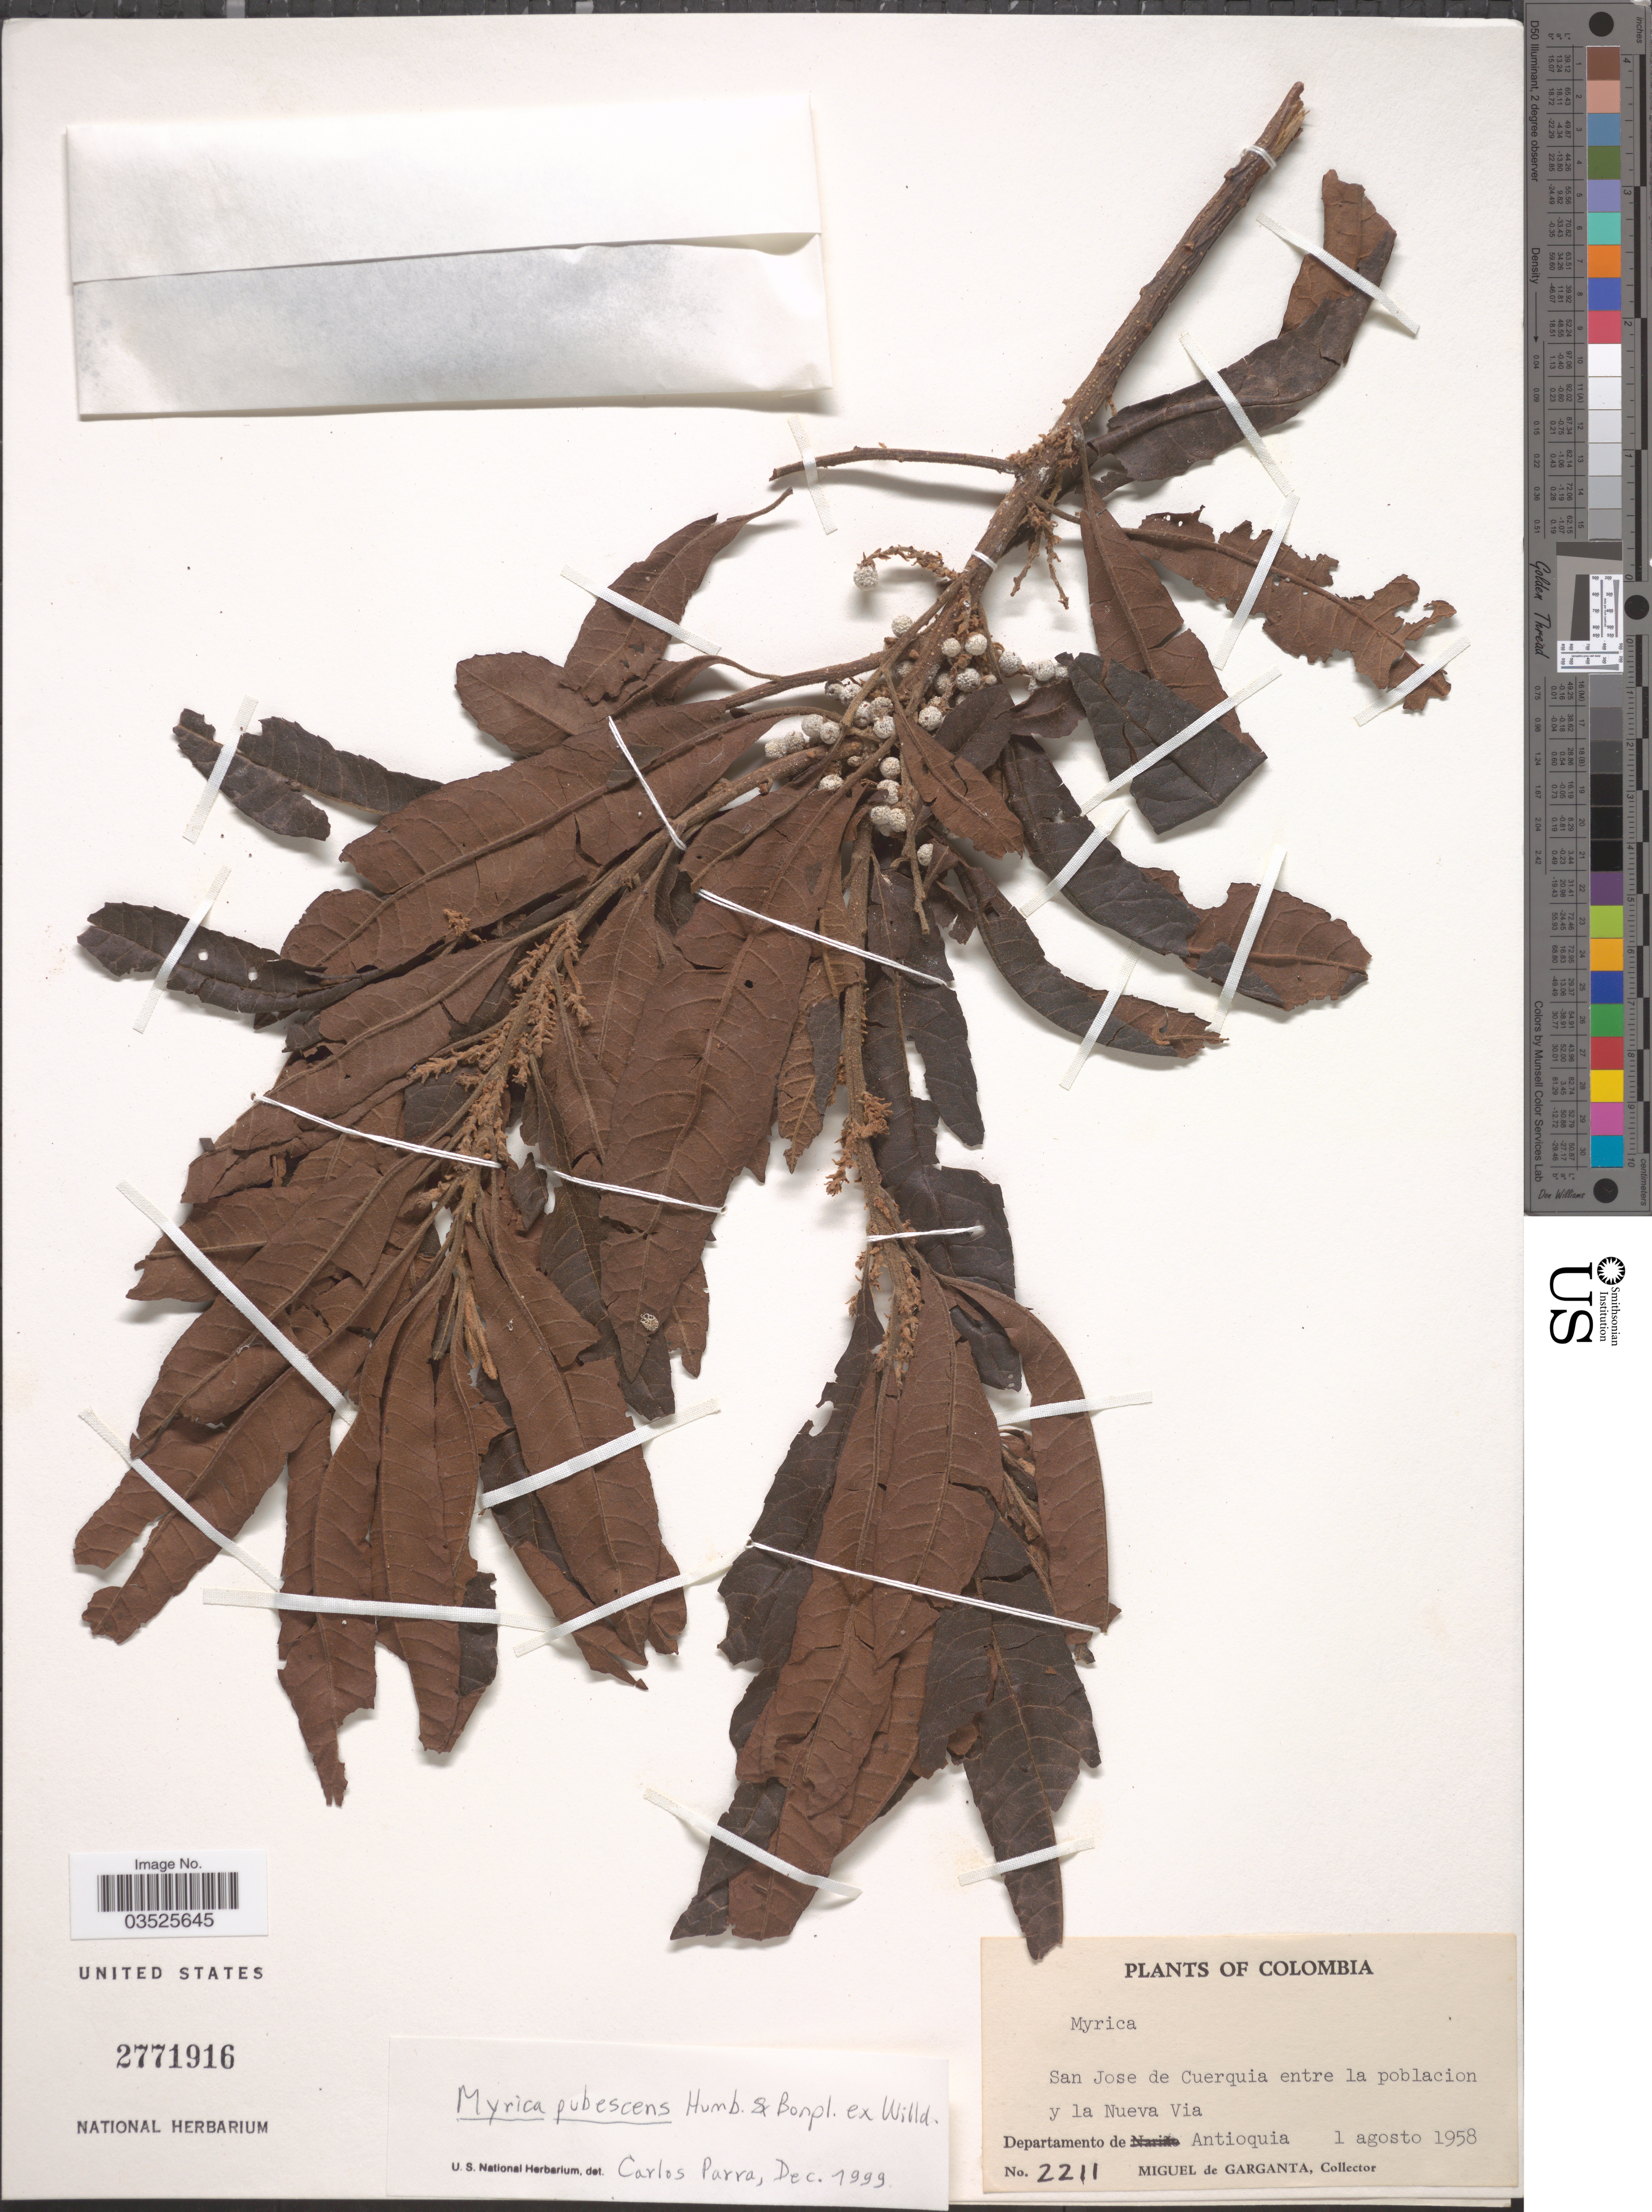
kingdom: Plantae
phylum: Tracheophyta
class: Magnoliopsida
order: Fagales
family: Myricaceae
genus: Morella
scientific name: Morella pubescens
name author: (Humb. & Bonpl. ex Willd.) Wilbur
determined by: Strong, M. T., (US), Smithsonian Institution - National Museum of Natural History (UNITED STATES)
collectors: M. Garganta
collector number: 2211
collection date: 1958-08-01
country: Colombia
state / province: Antioquia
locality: San Jose de Cuerquia entre la poblacion y la Nueva Via. Departamento de Antioquia.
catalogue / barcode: US 2771916